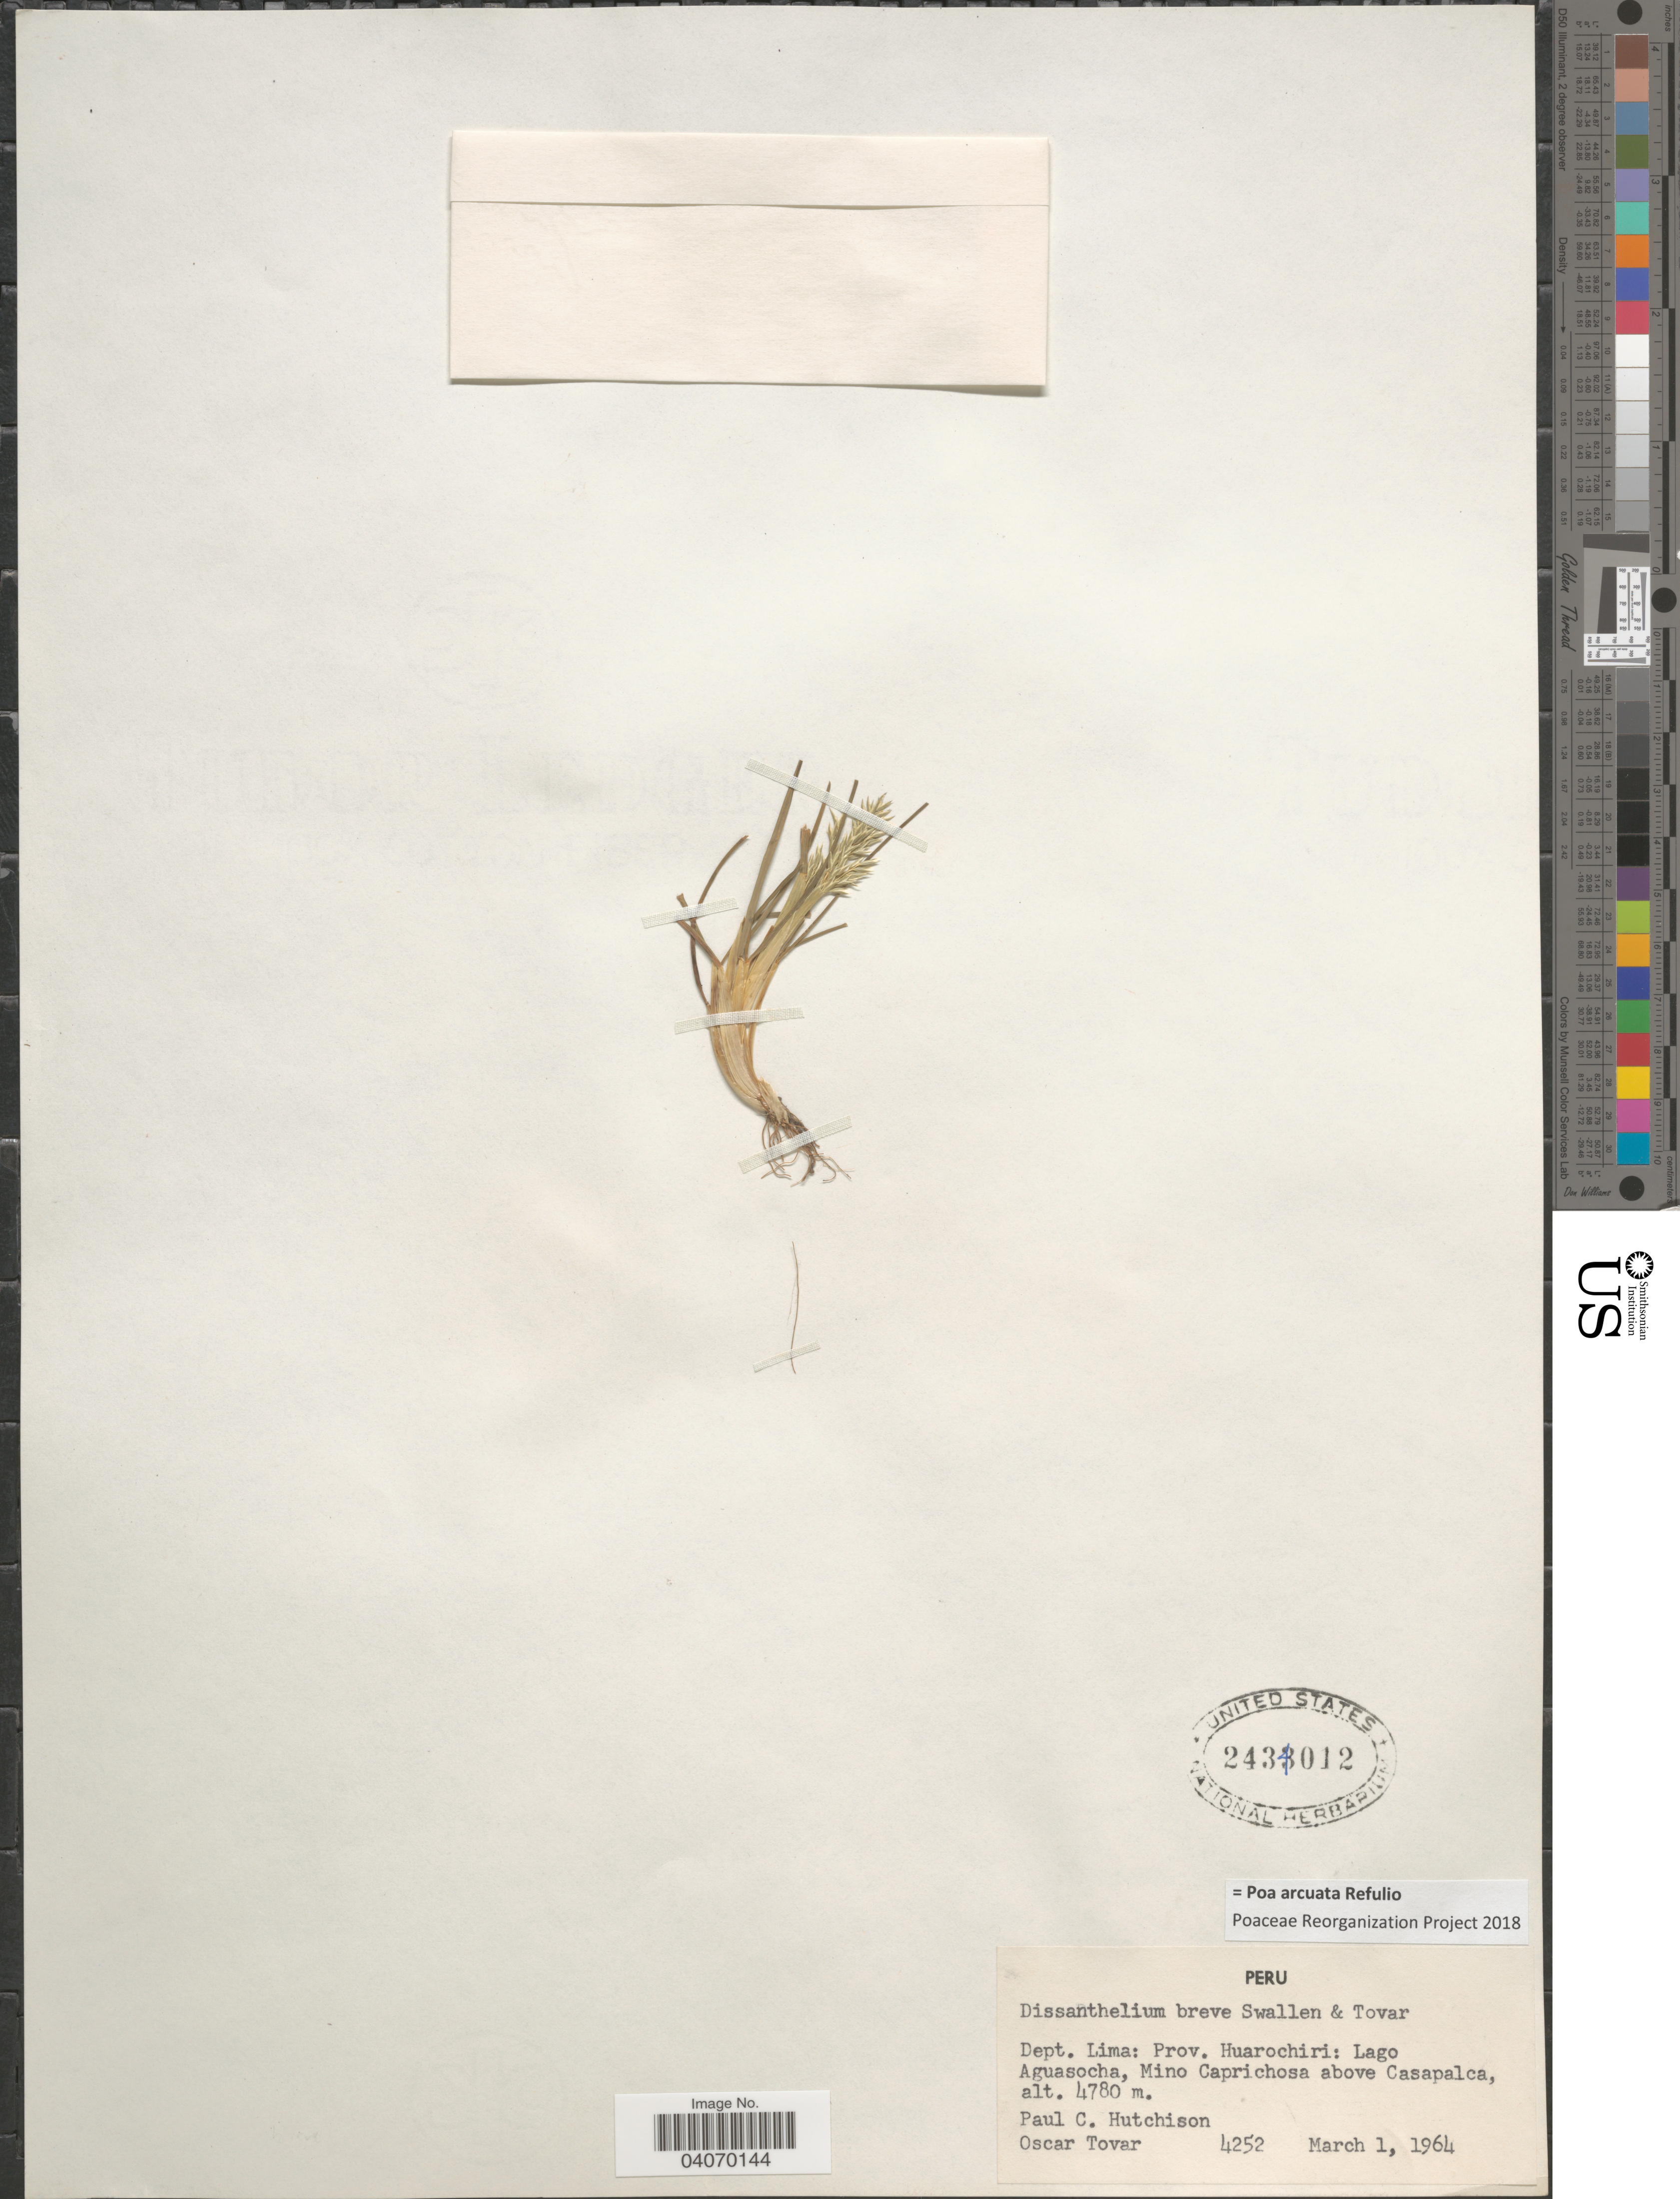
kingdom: Plantae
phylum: Tracheophyta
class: Liliopsida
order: Poales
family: Poaceae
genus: Poa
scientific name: Poa arcuata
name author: Refulio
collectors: P. C. Hutchison & Ó. Tovar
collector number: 4252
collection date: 1964-03-01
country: Peru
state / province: Lima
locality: Dept. Lima: Prov. Huarochiri: Lago Aguasocha, Mino Caprichosa above Casapalca.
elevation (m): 4780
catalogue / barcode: US 2434012